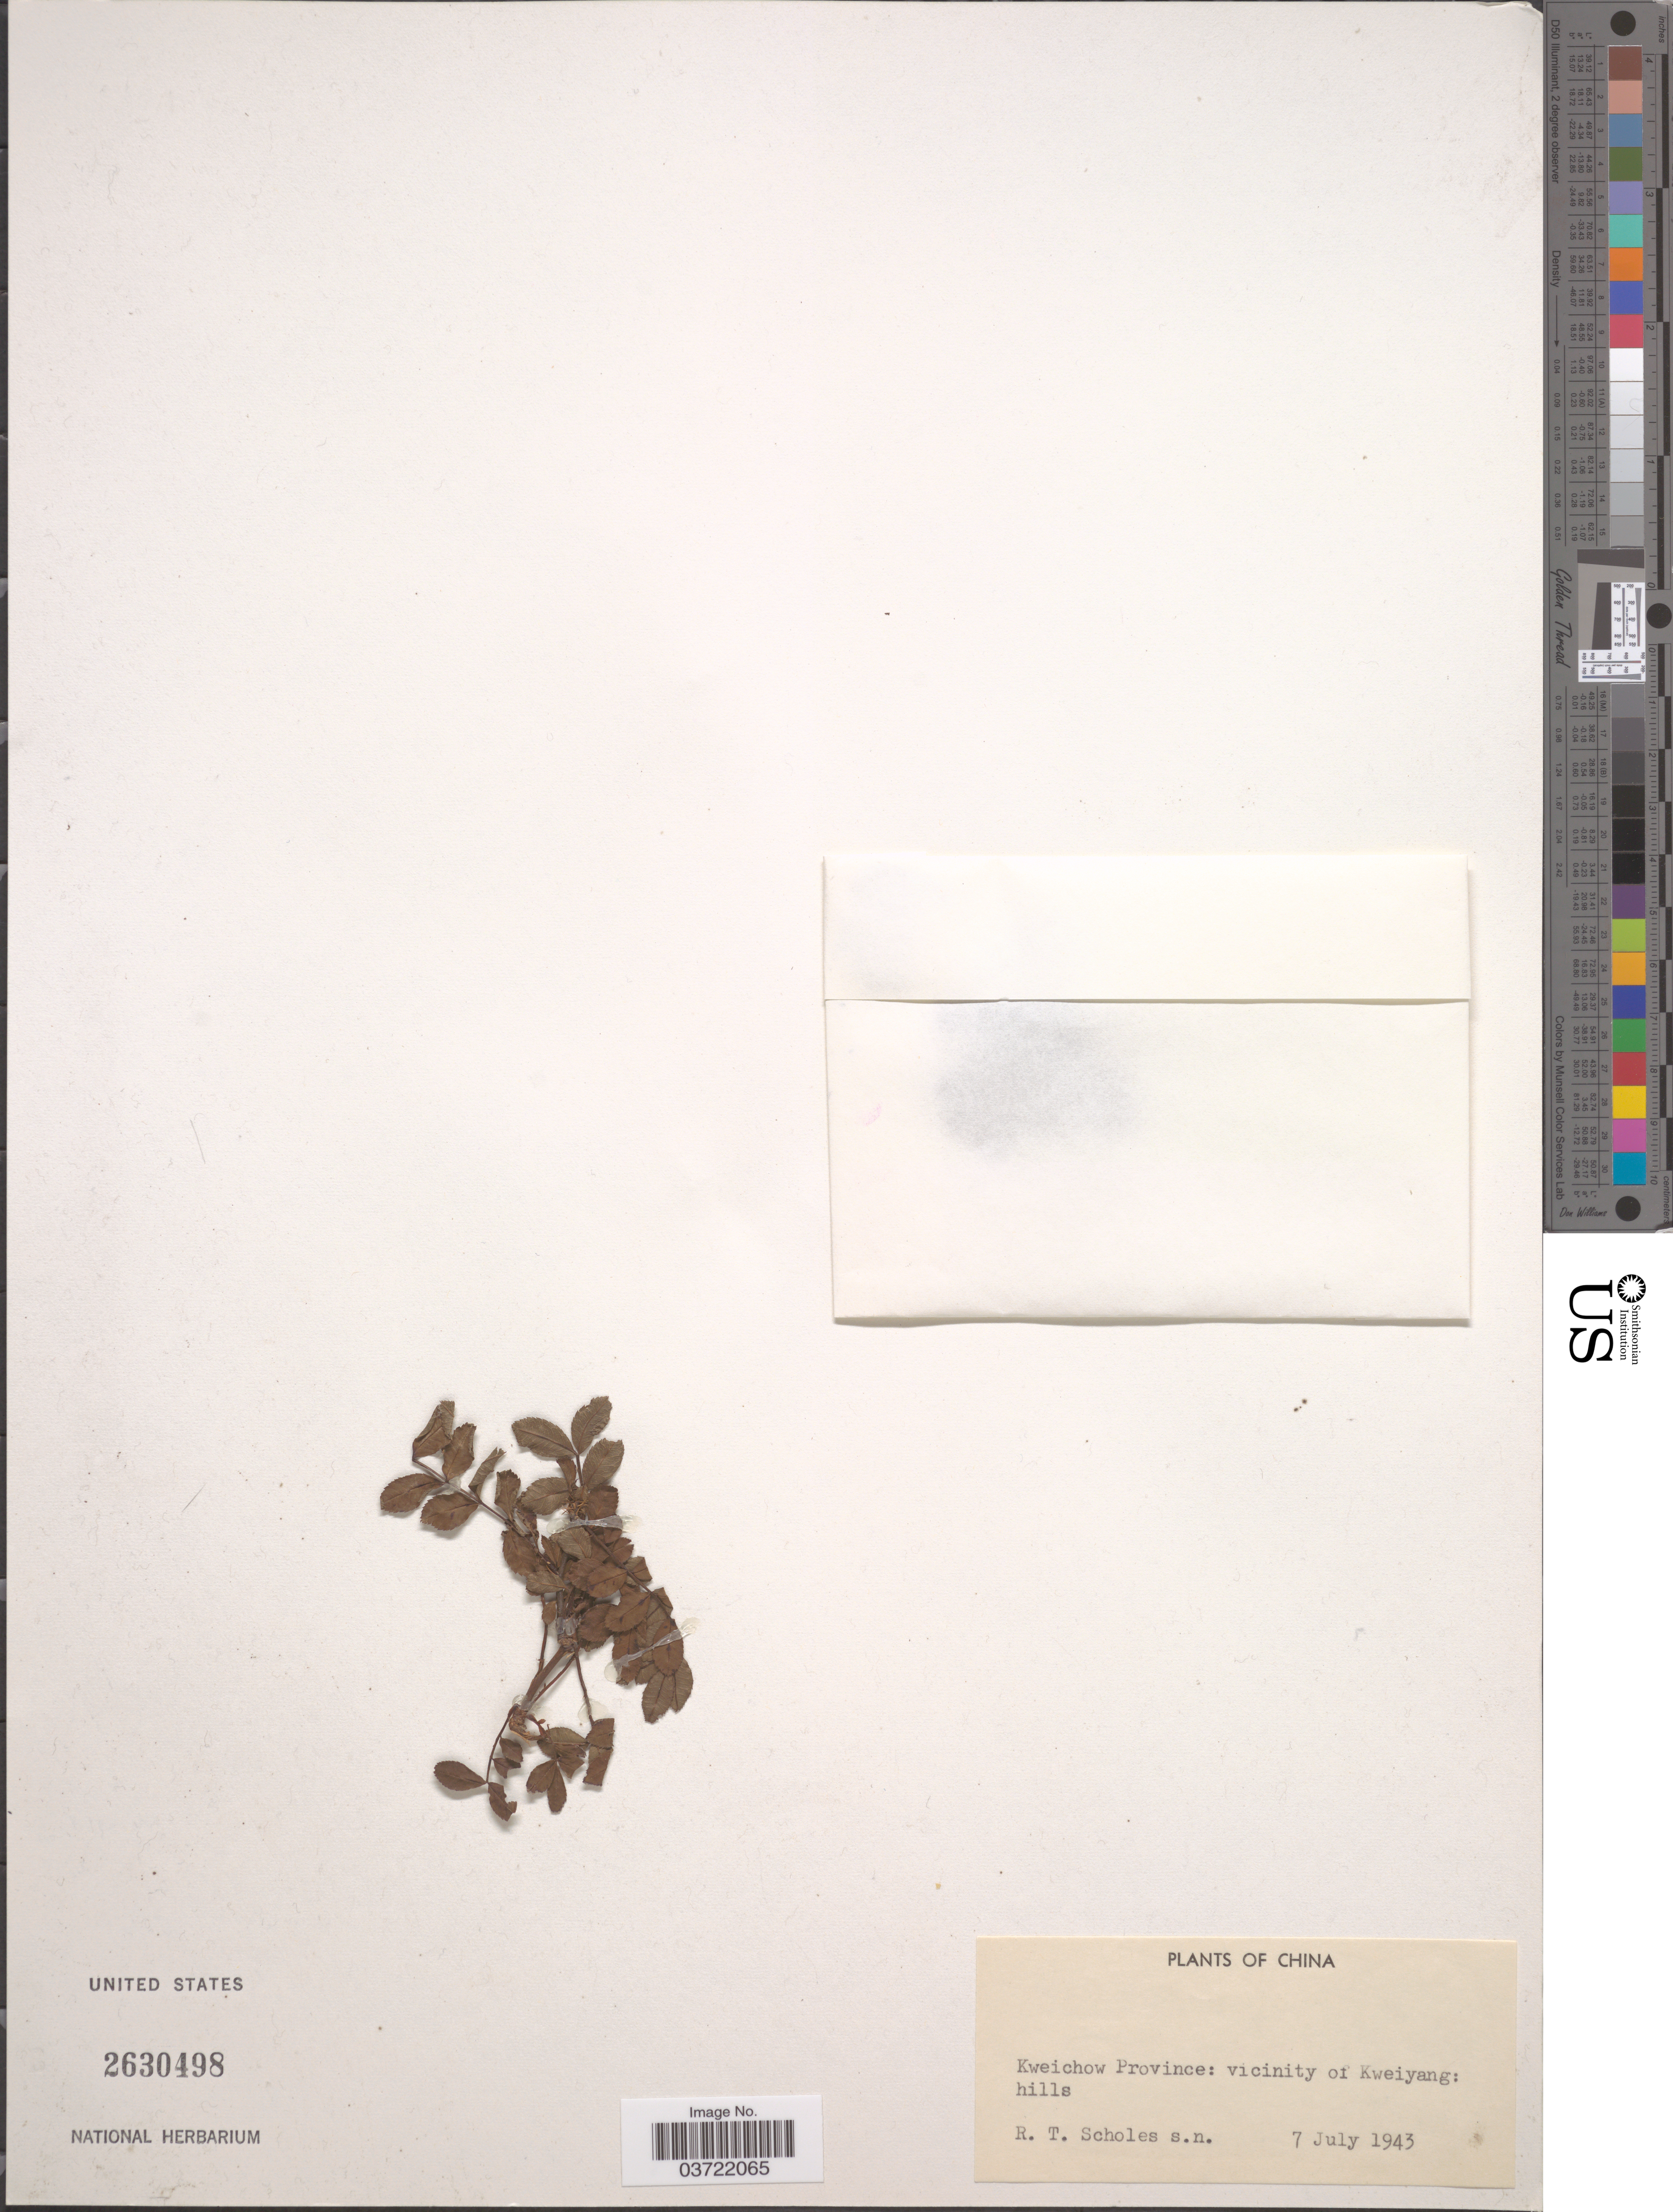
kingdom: Plantae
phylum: Tracheophyta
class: Liliopsida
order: Poales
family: Juncaceae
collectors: R. Scholes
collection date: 1943-07-07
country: China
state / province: Guizhou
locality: Kweichow Province: vicinity of Kweiyang.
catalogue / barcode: US 2630498